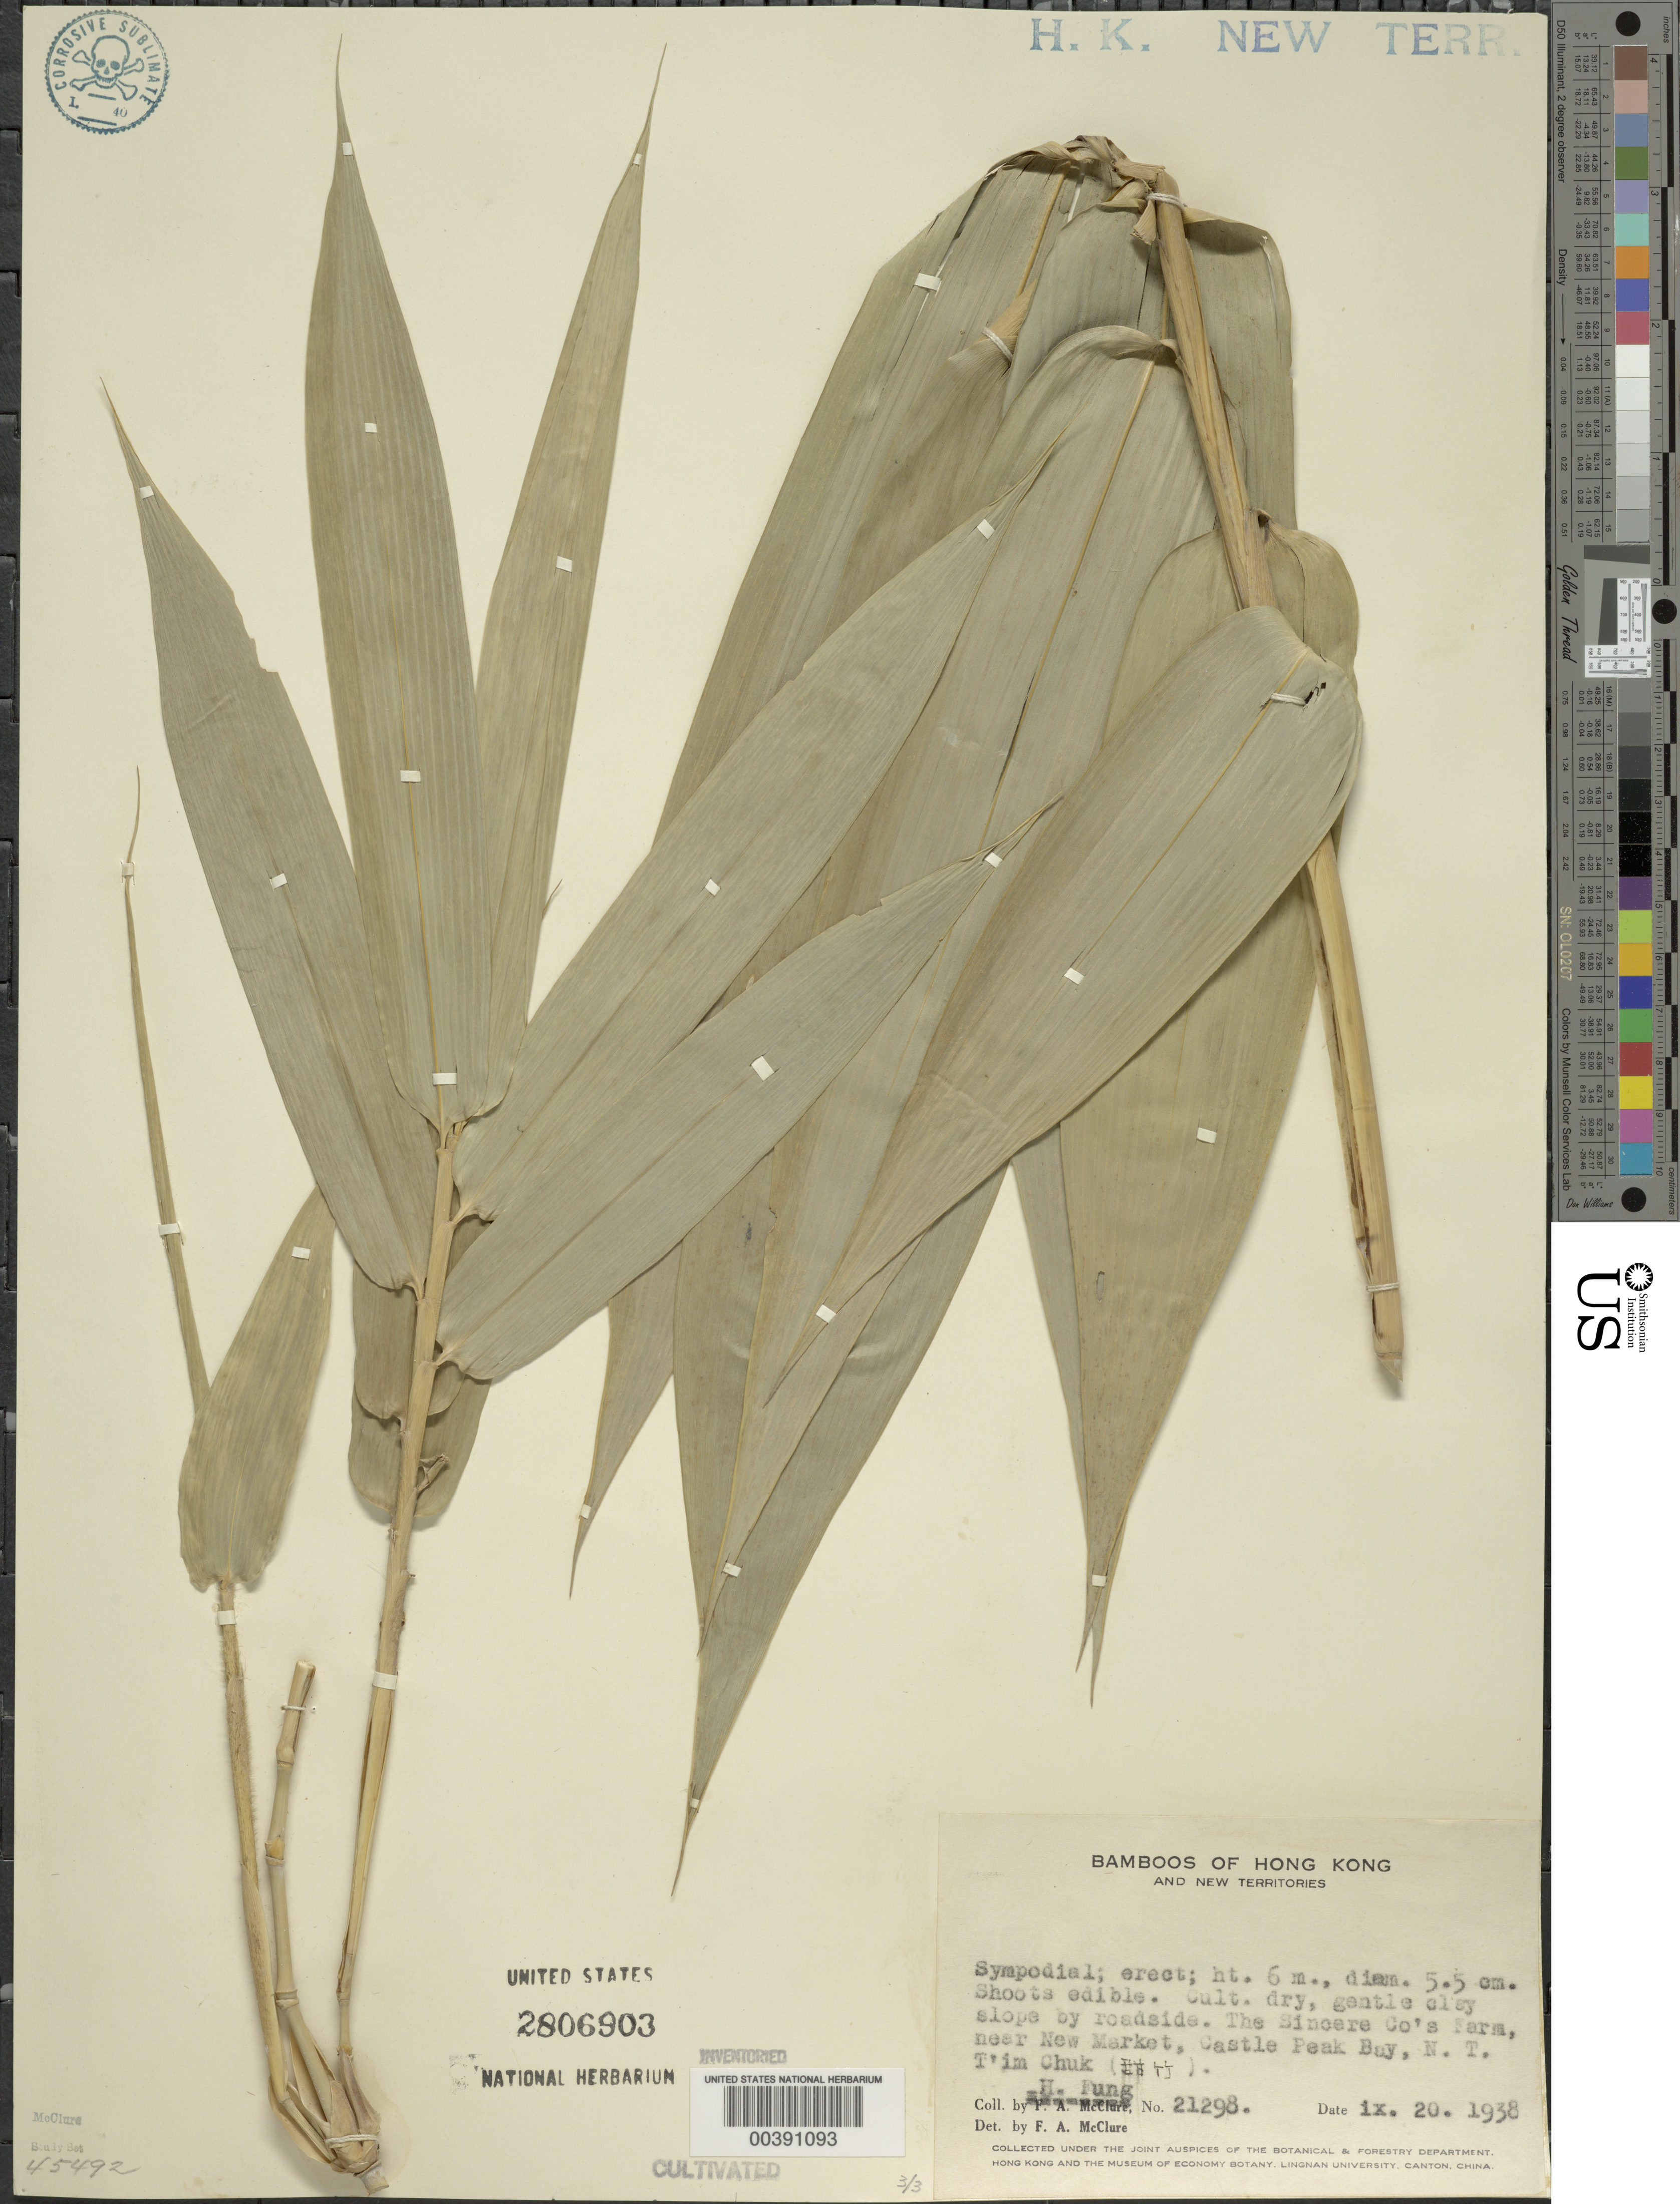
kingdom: Plantae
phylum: Tracheophyta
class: Liliopsida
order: Poales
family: Poaceae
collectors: H. L. Fung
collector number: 21298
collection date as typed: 20 Sep 1938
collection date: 1938-09-20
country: China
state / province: Hong Kong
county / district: New Territories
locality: Castle peak bay, new market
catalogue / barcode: US 2806903